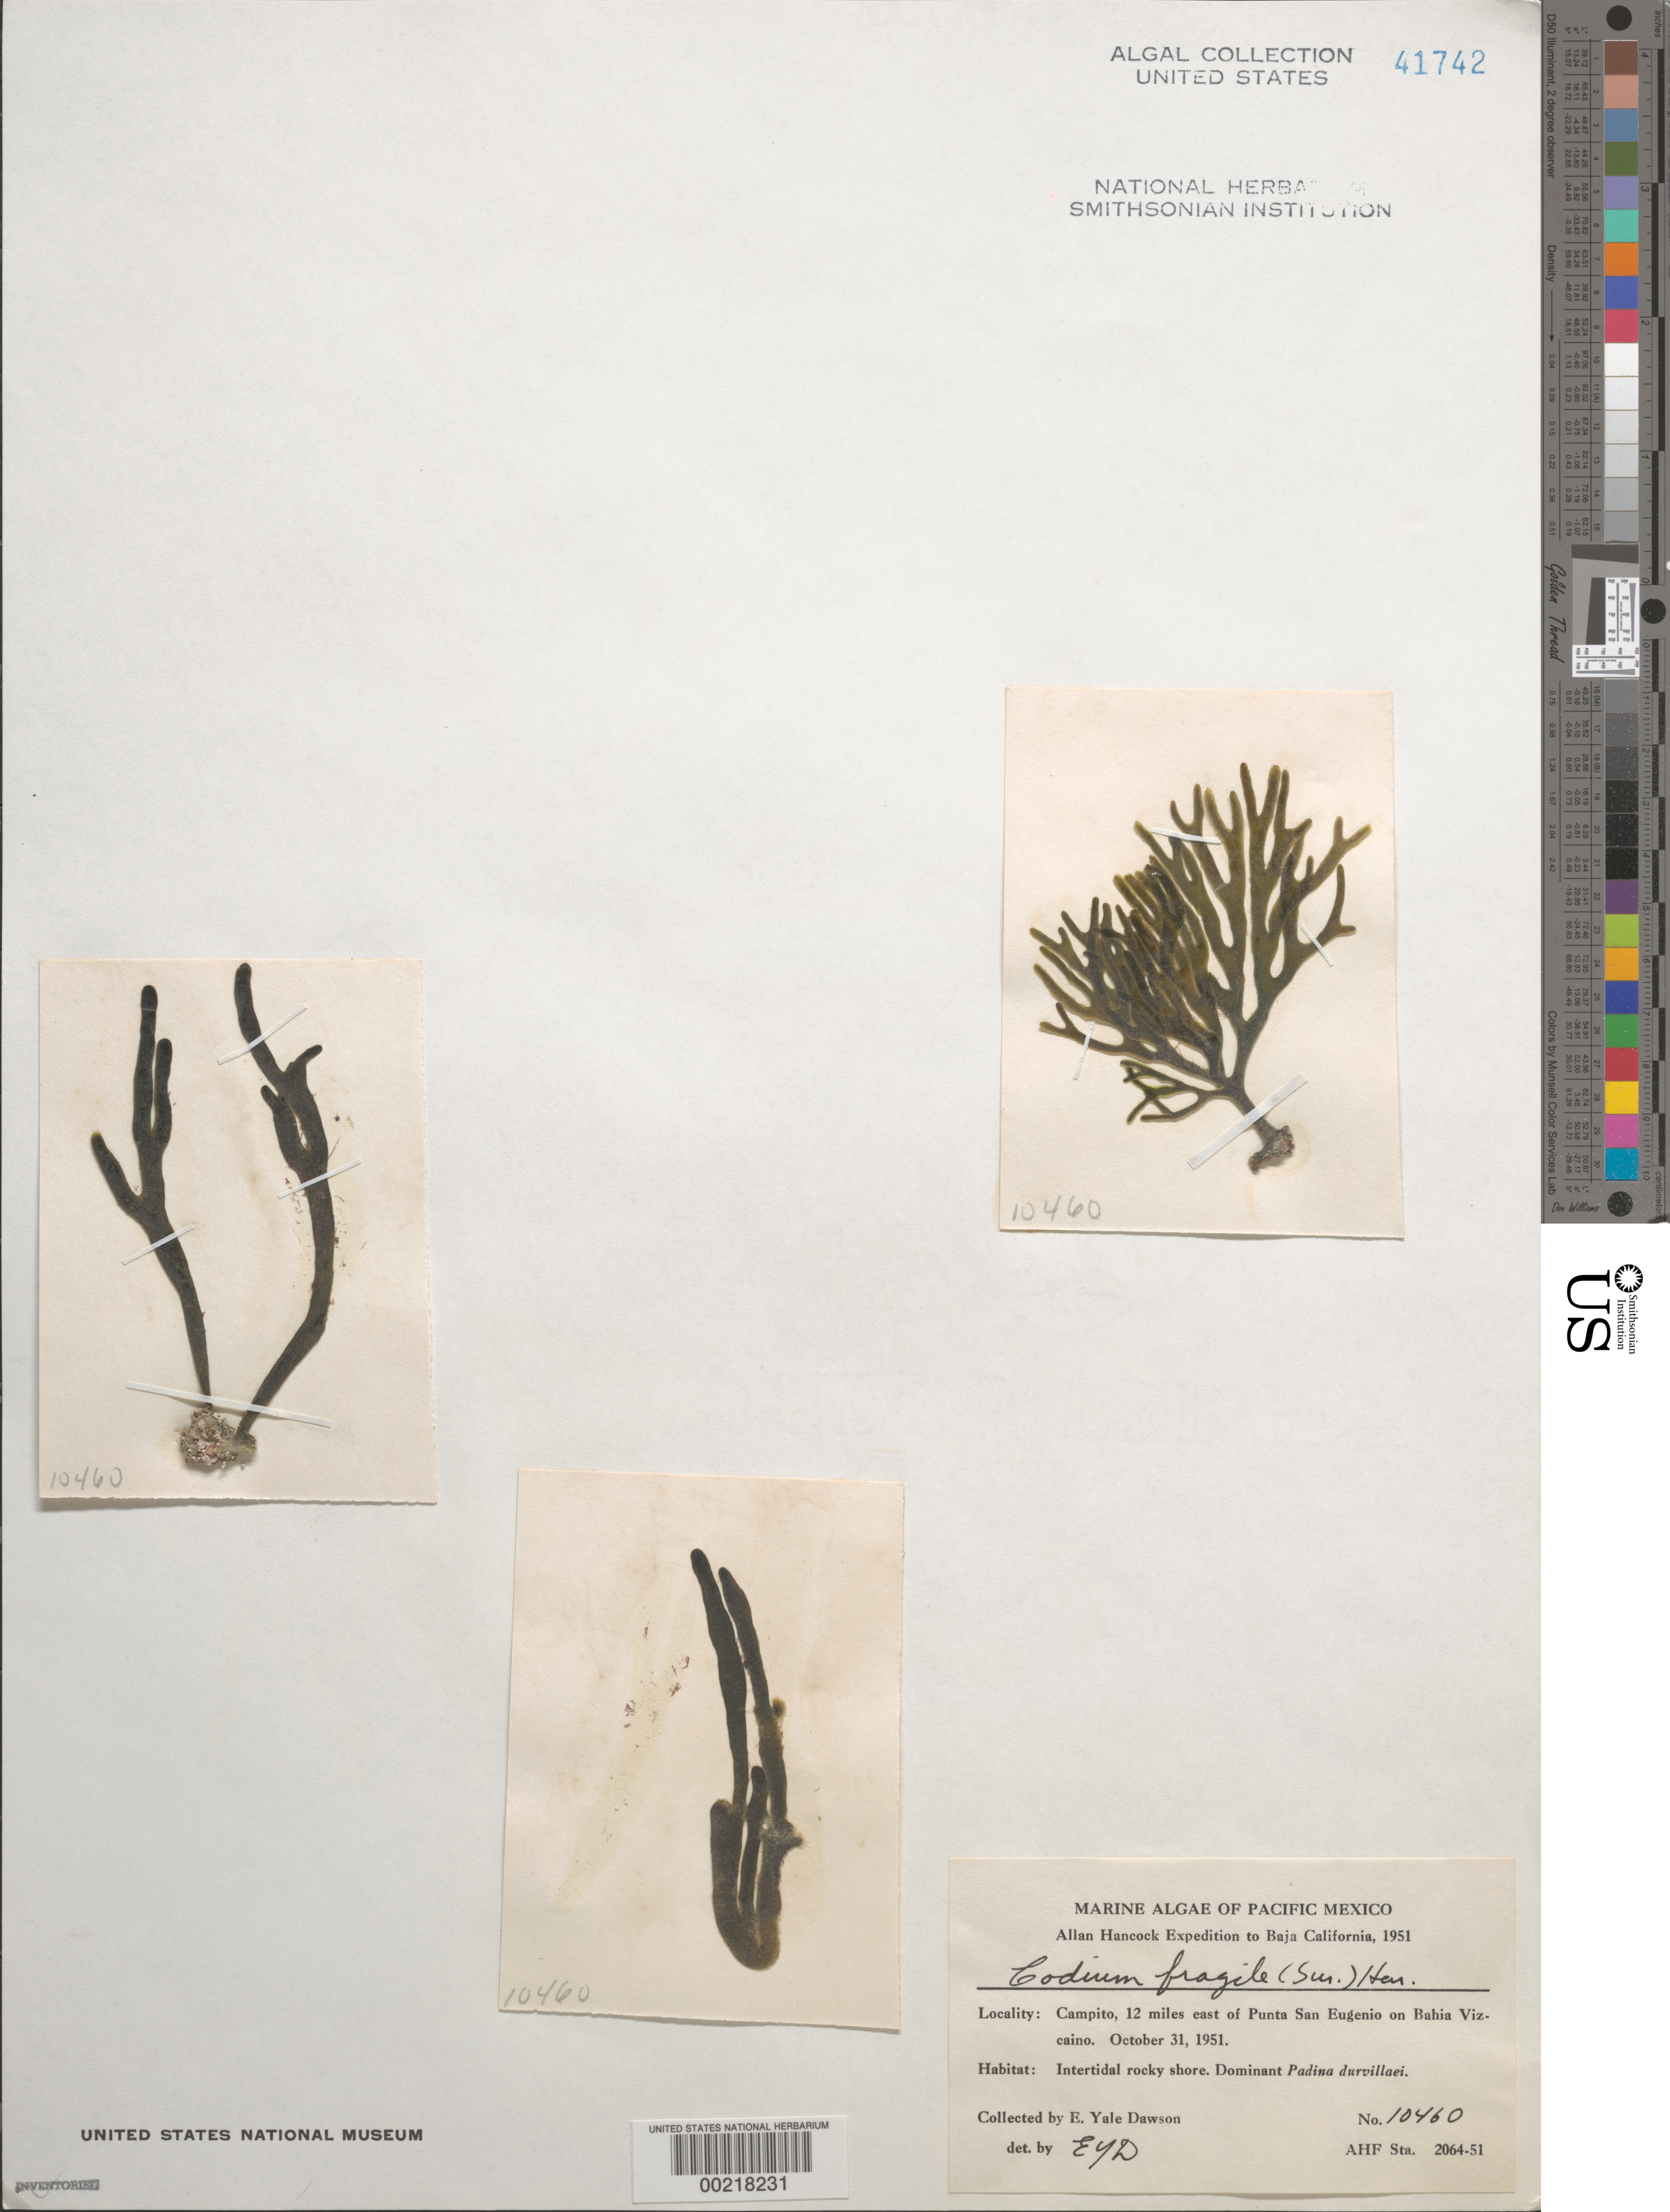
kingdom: Plantae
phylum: Chlorophyta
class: Ulvophyceae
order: Bryopsidales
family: Codiaceae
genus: Codium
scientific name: Codium fragile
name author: (Suringar) P. Hariot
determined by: Dawson, E. Y.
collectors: E. Y. Dawson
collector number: EYD 10460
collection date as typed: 31 Oct 1951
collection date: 1951-10-31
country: Mexico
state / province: Baja California Sur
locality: Campito, 12 miles east of Punta San Eugenio, Bahia Sebastian Vizcaino (Bahia Vizcaino)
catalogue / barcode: US 41742